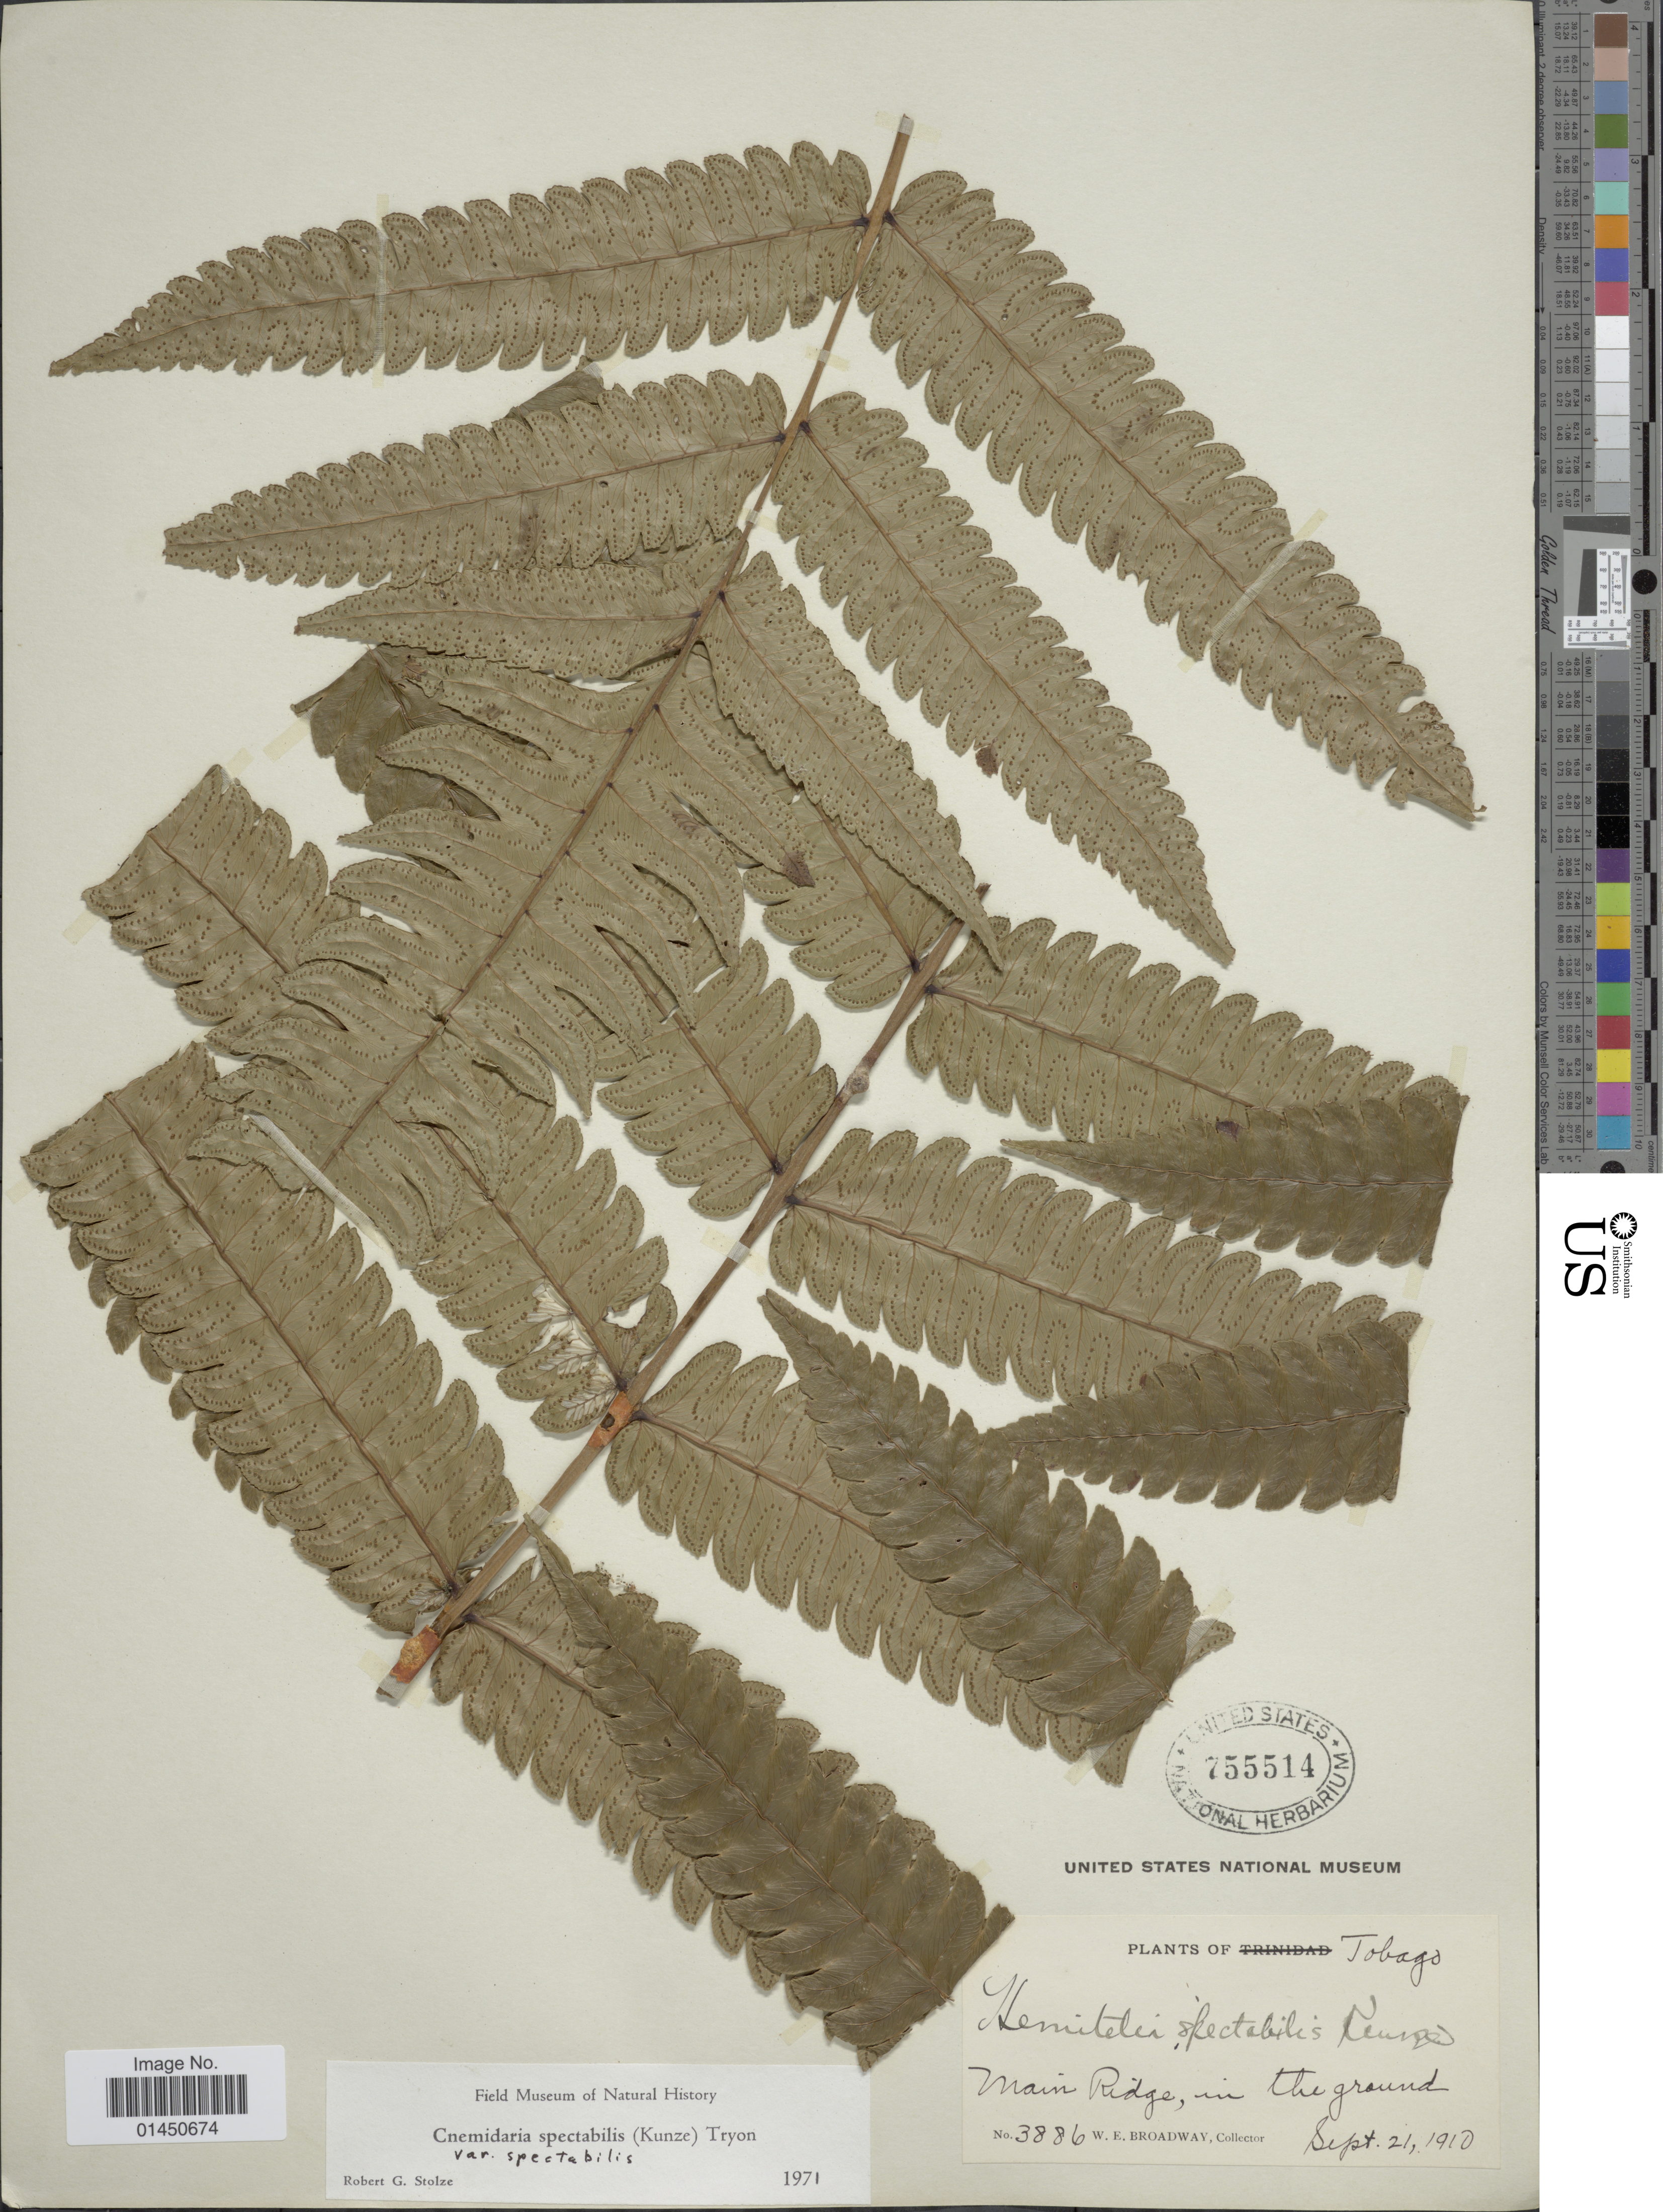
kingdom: Plantae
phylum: Tracheophyta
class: Polypodiopsida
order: Cyatheales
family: Cyatheaceae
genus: Cyathea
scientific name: Cyathea spectabilis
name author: (Kunze) Domin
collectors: W. E. Broadway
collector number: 3886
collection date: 1910-09-21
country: Trinidad and Tobago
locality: Tobago, Marin Ridge, in the ground.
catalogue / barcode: US 755514